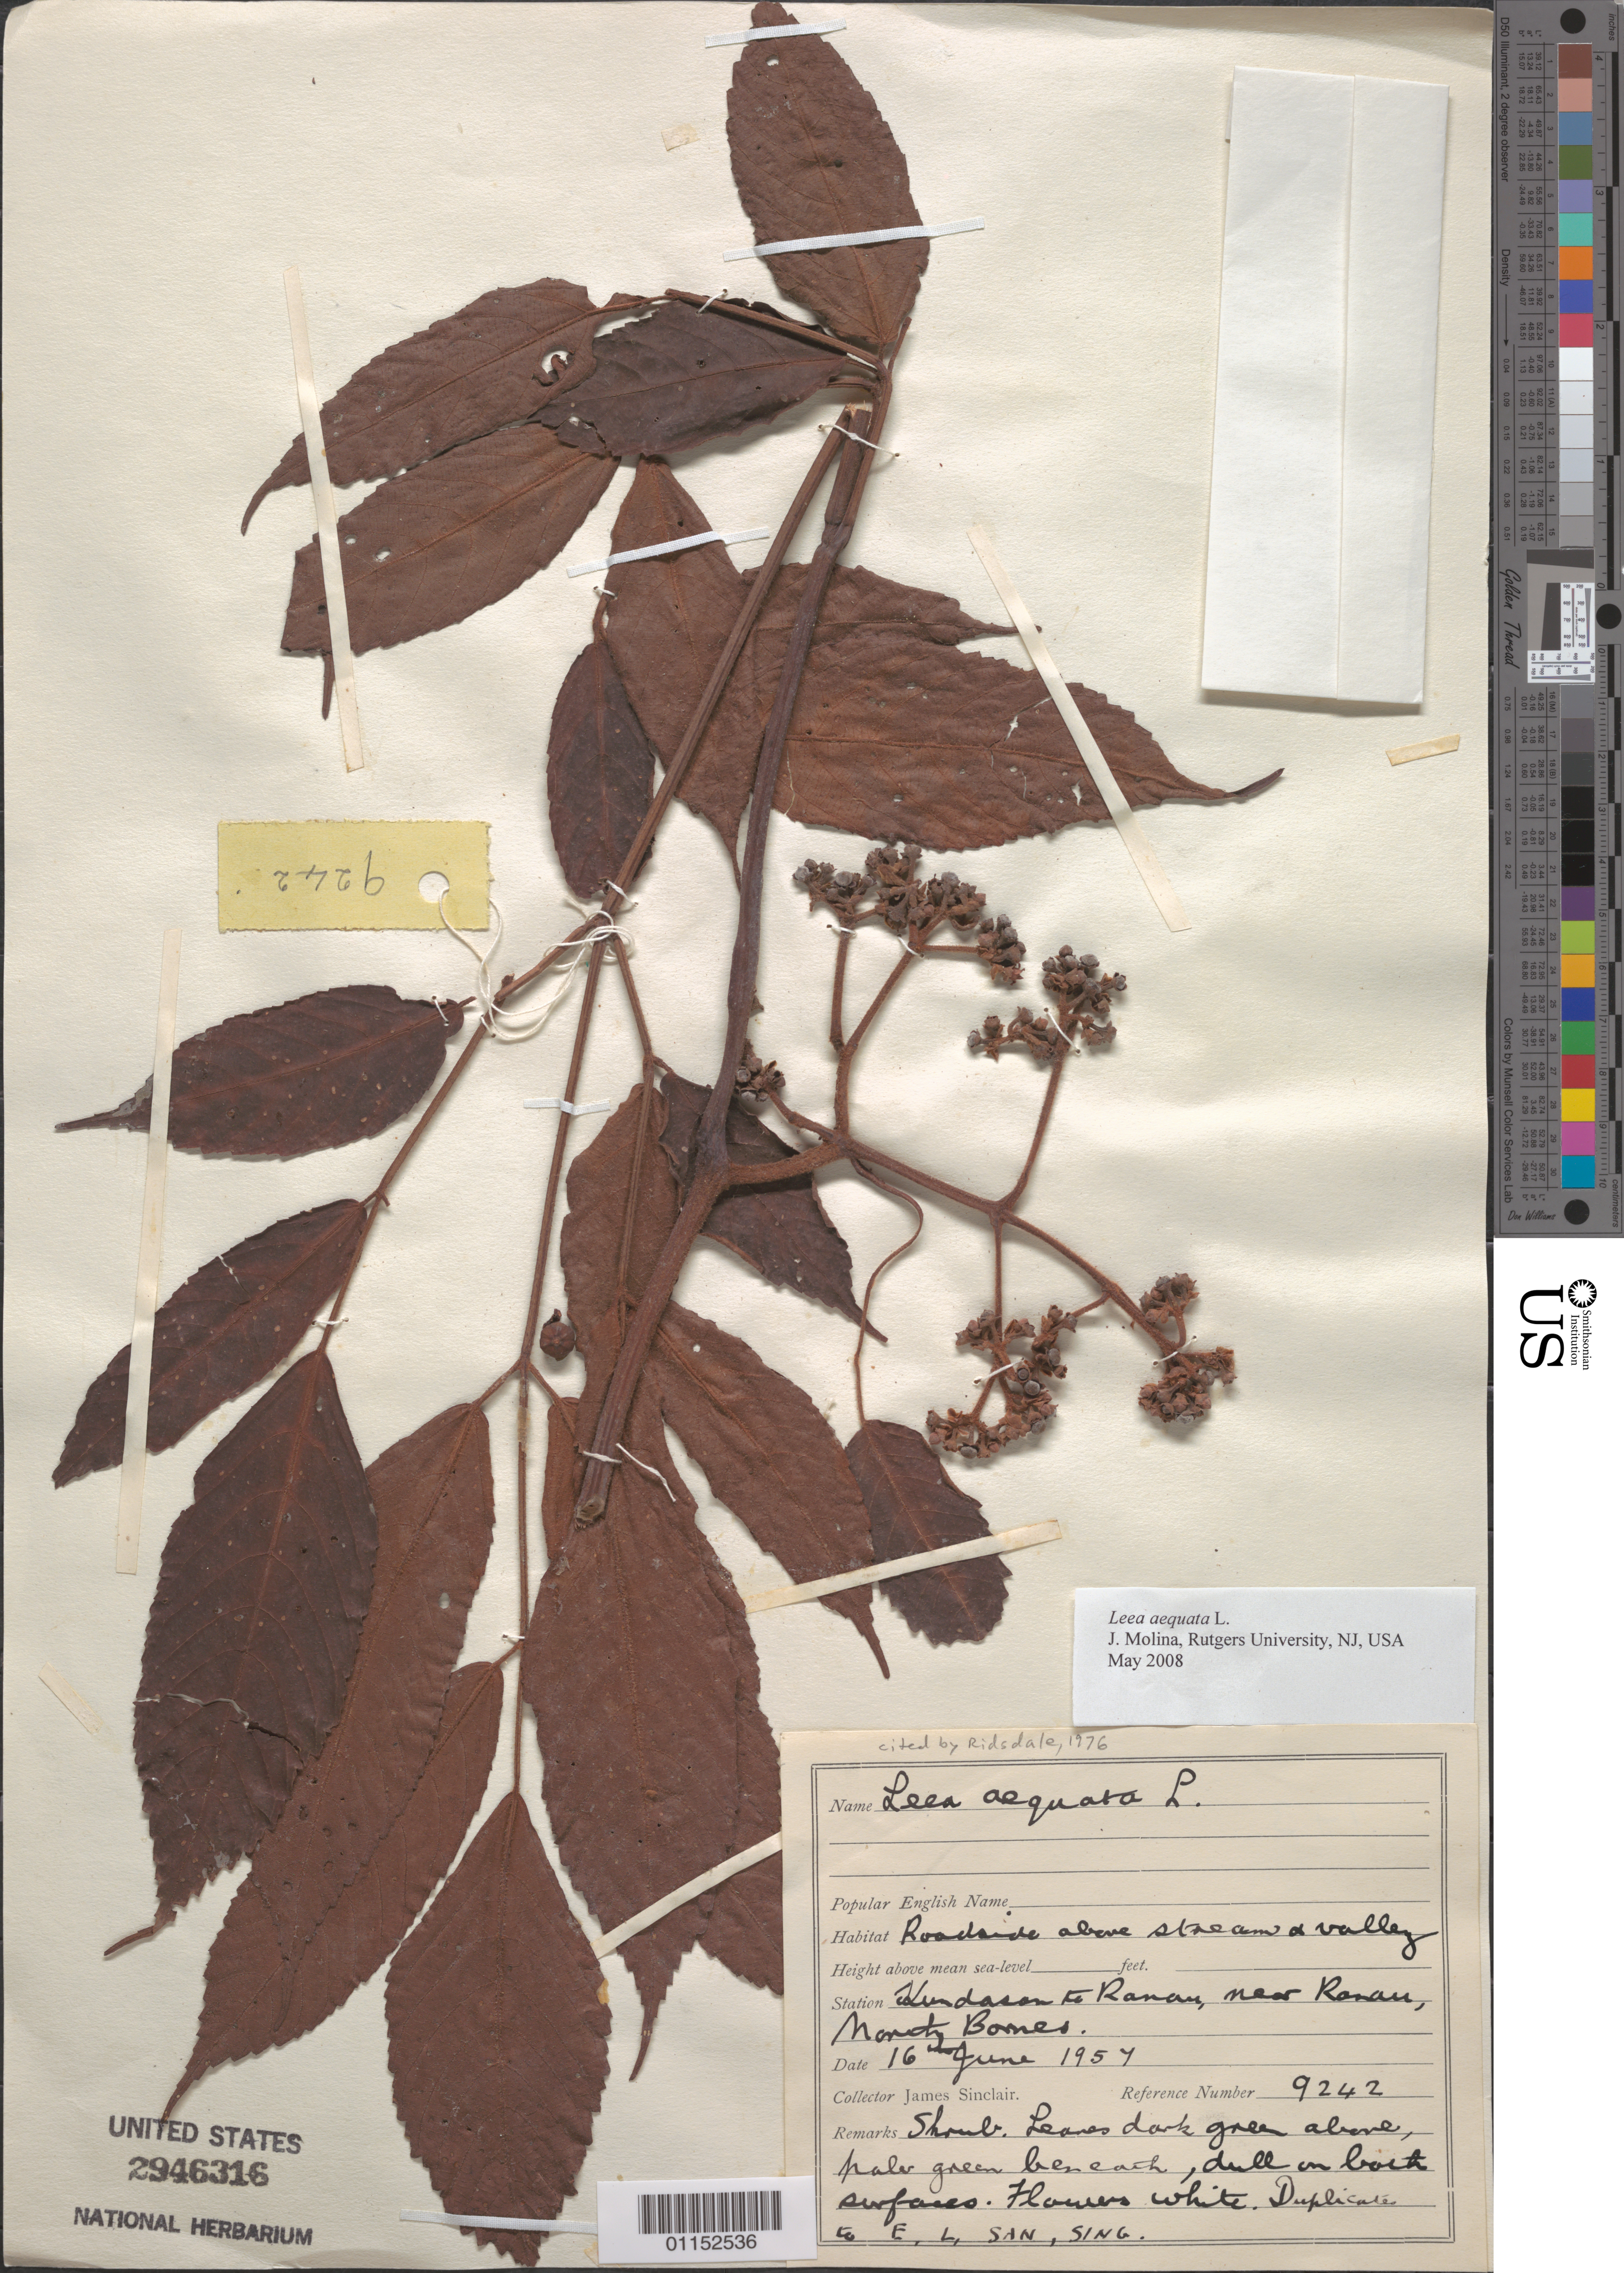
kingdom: Plantae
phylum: Tracheophyta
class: Magnoliopsida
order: Vitales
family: Vitaceae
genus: Leea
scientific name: Leea aequata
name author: L.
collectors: J. Sinclair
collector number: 9242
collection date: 1954-06-16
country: Malaysia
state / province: Sabah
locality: Kundasang, Ranau.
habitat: Shrub. Roadside above stream a valley.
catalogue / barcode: US 2946316